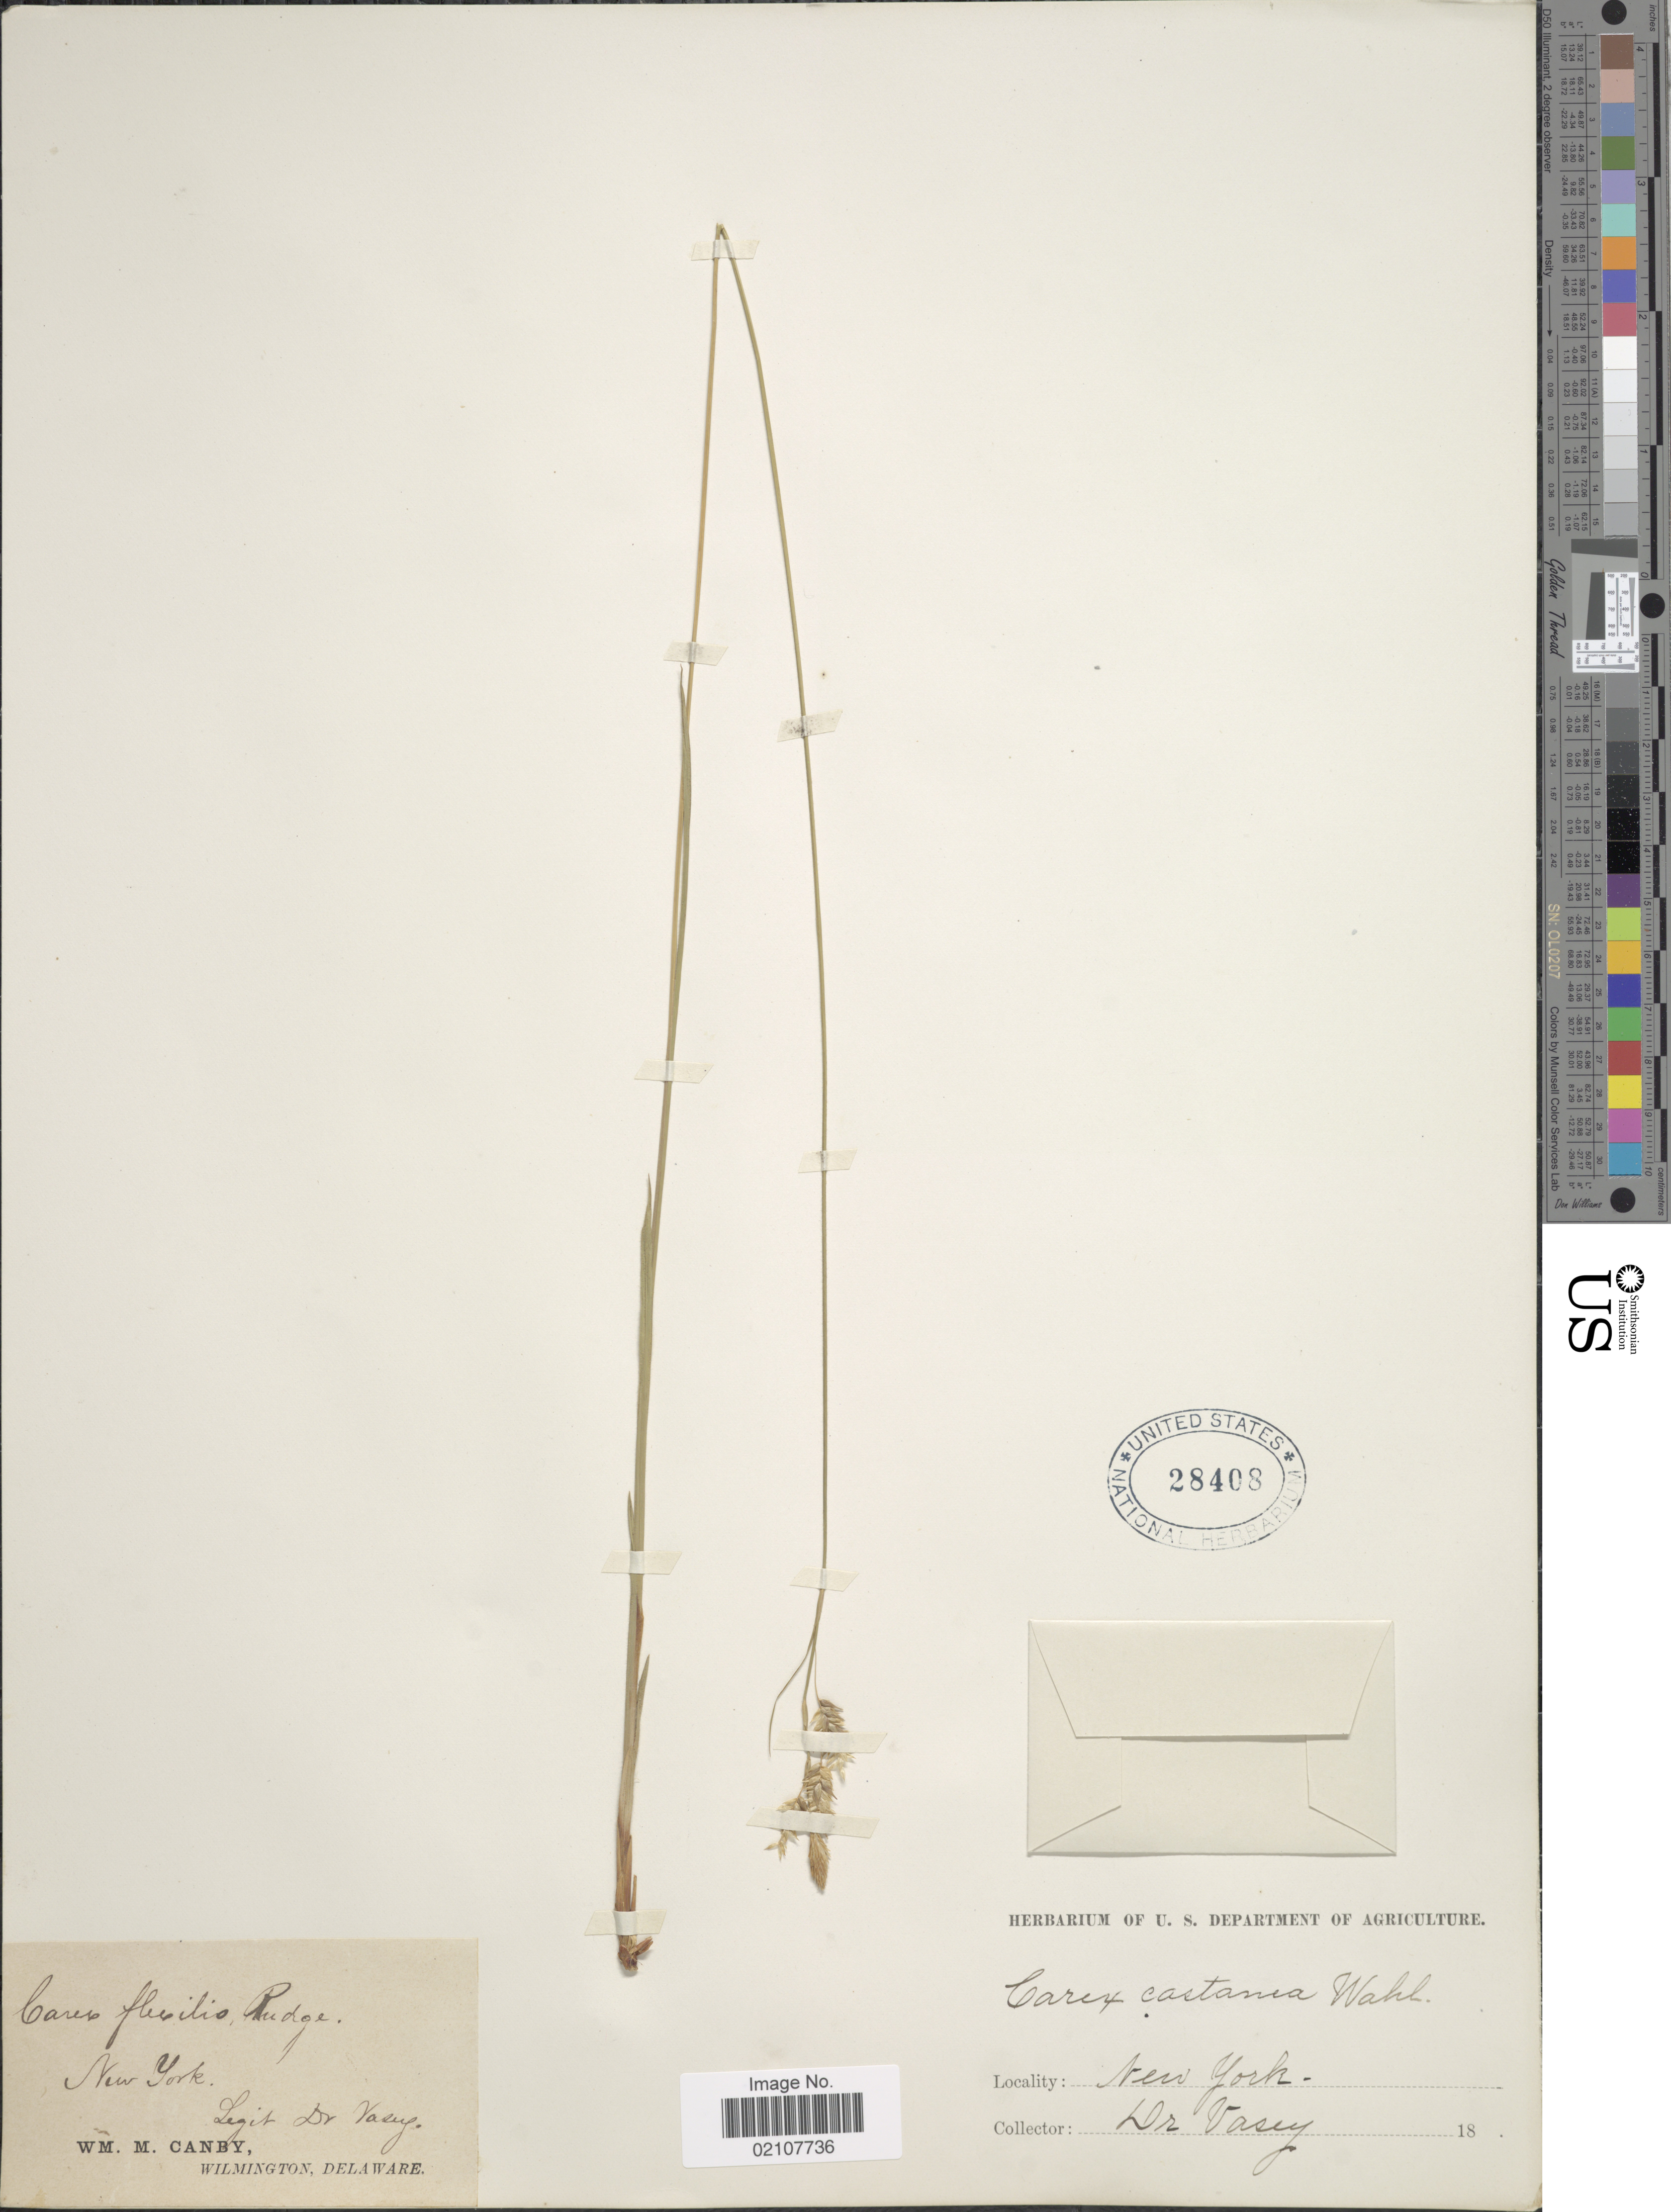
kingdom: Plantae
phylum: Tracheophyta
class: Liliopsida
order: Poales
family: Cyperaceae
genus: Carex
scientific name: Carex castanea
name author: Wahlenb.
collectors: Vasey, --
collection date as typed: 18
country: United States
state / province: New York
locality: New York.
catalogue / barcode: US 28408